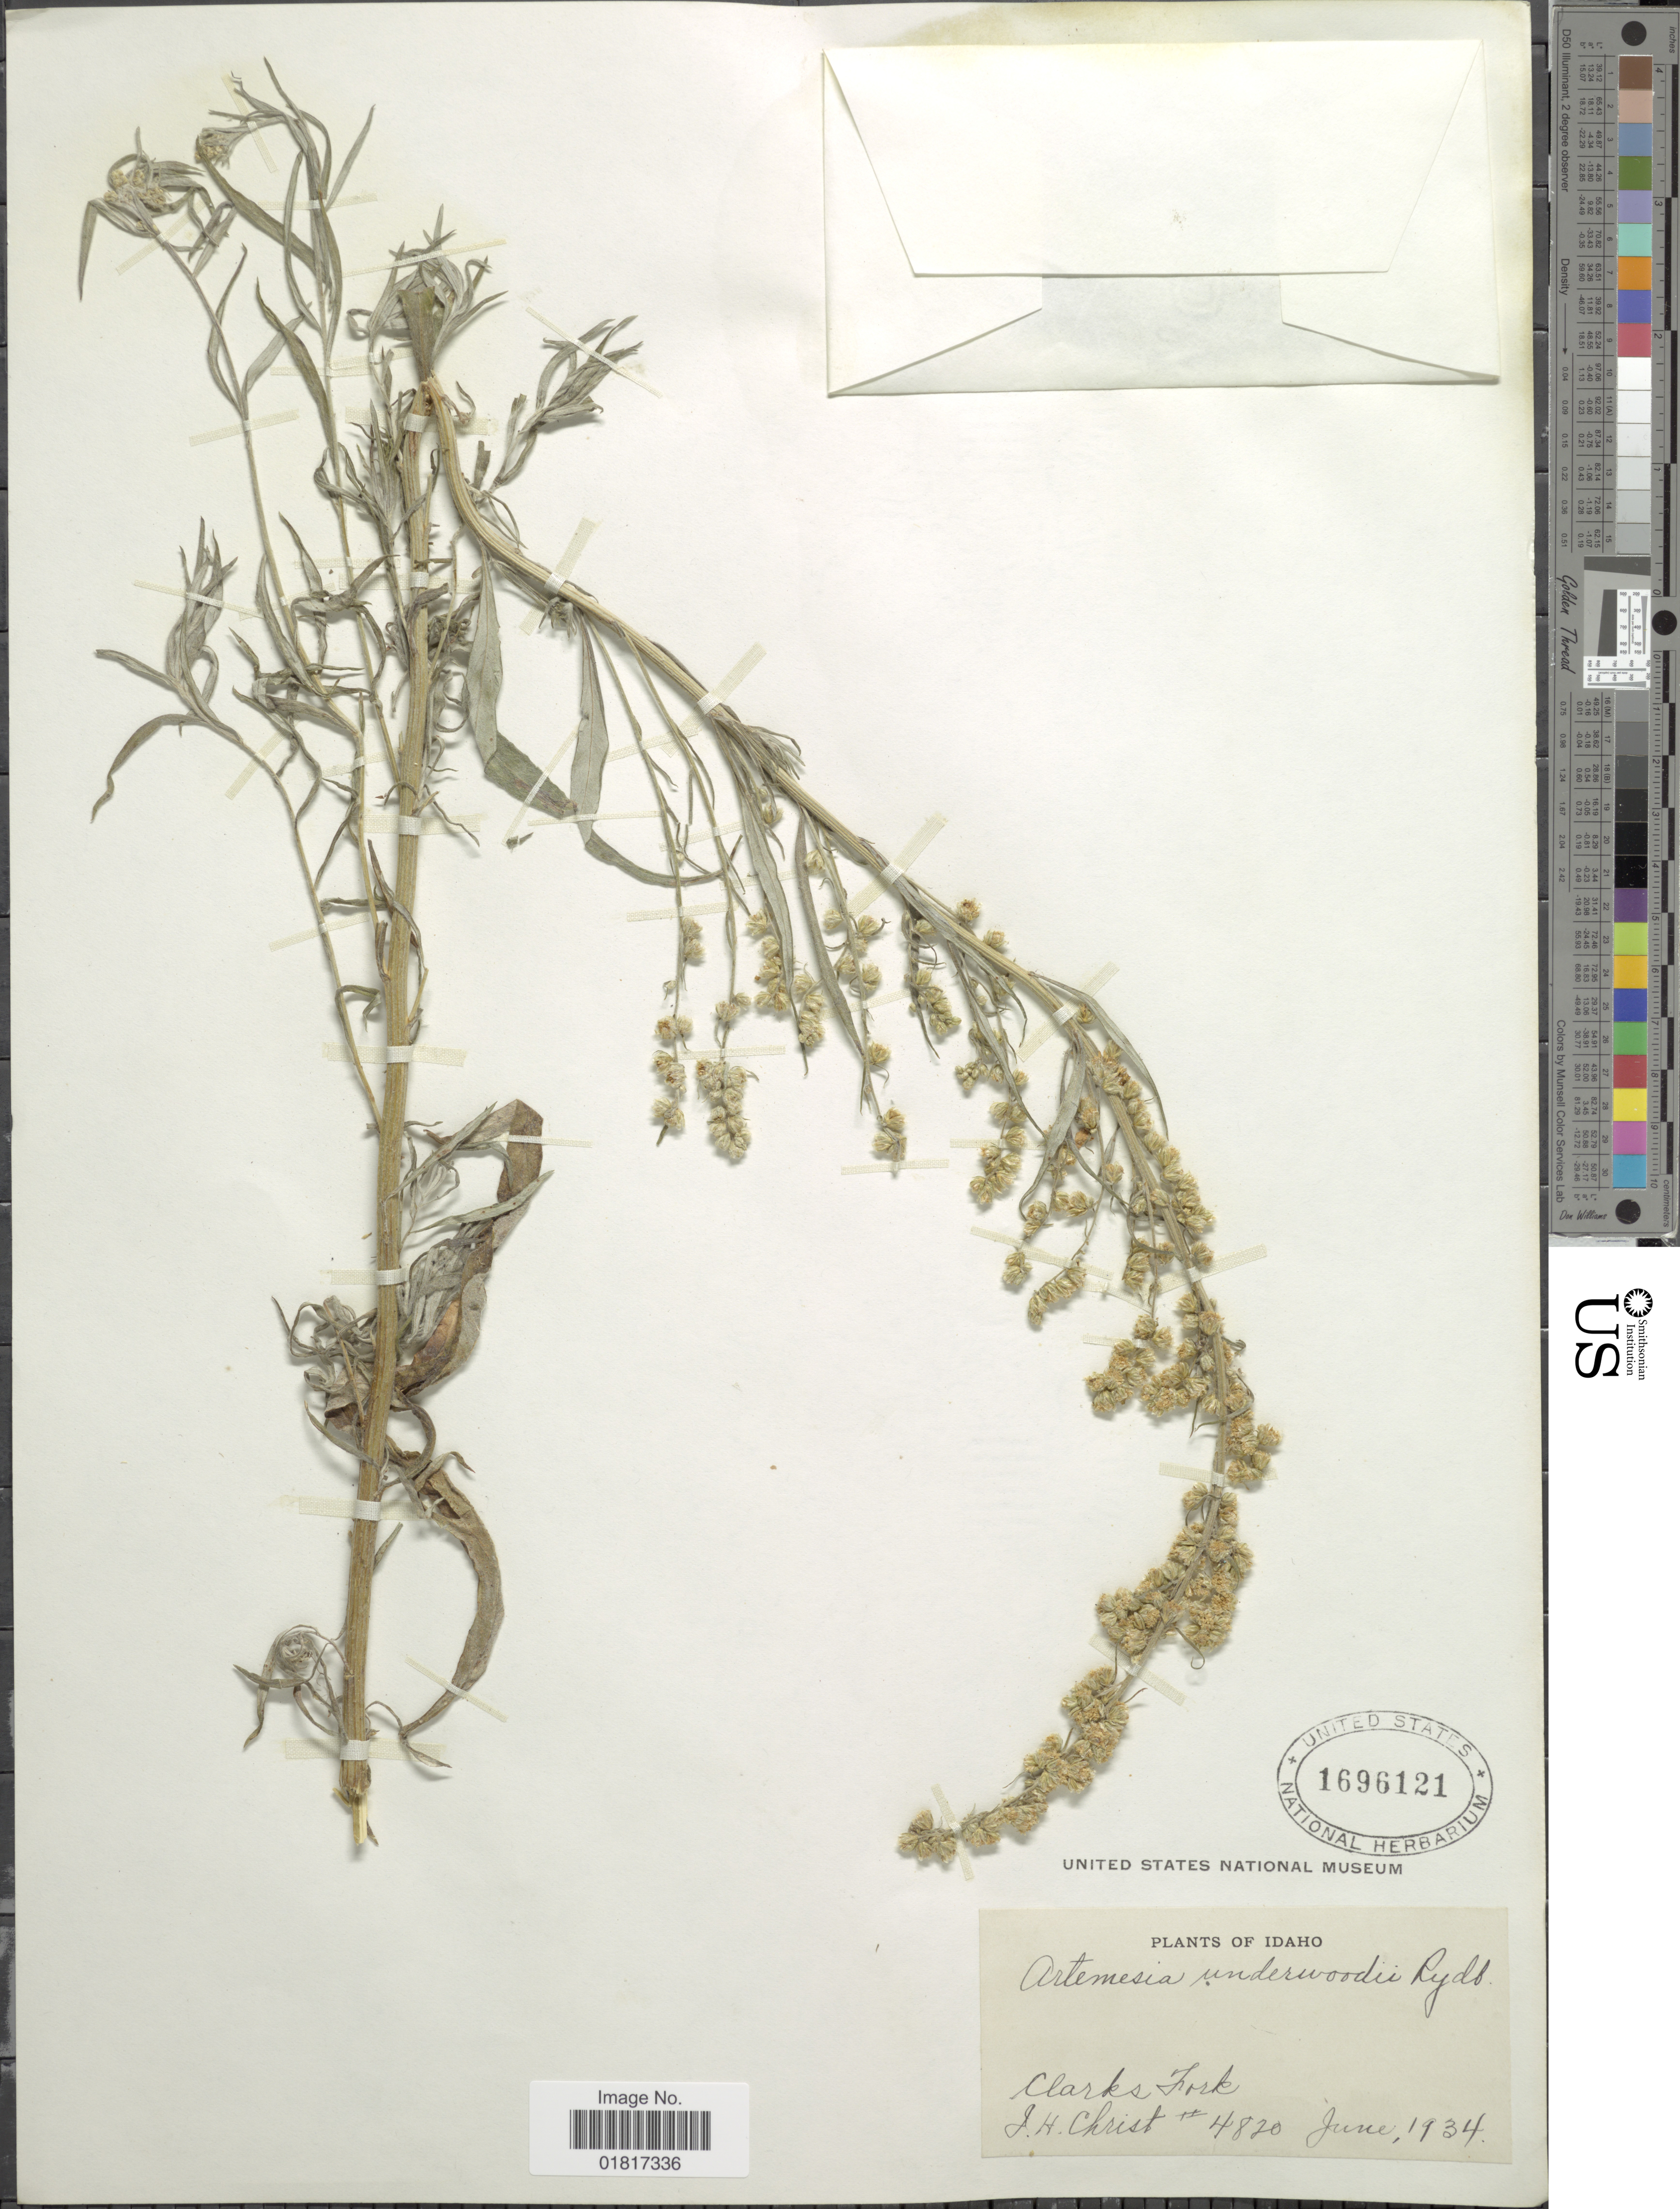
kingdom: Plantae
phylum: Tracheophyta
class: Magnoliopsida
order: Asterales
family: Asteraceae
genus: Artemisia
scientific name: Artemisia underwoodii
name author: Rydb.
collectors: J. H. Christ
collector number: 4820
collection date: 1934-06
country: United States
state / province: Idaho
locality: Clarks Fork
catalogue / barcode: US 1696121